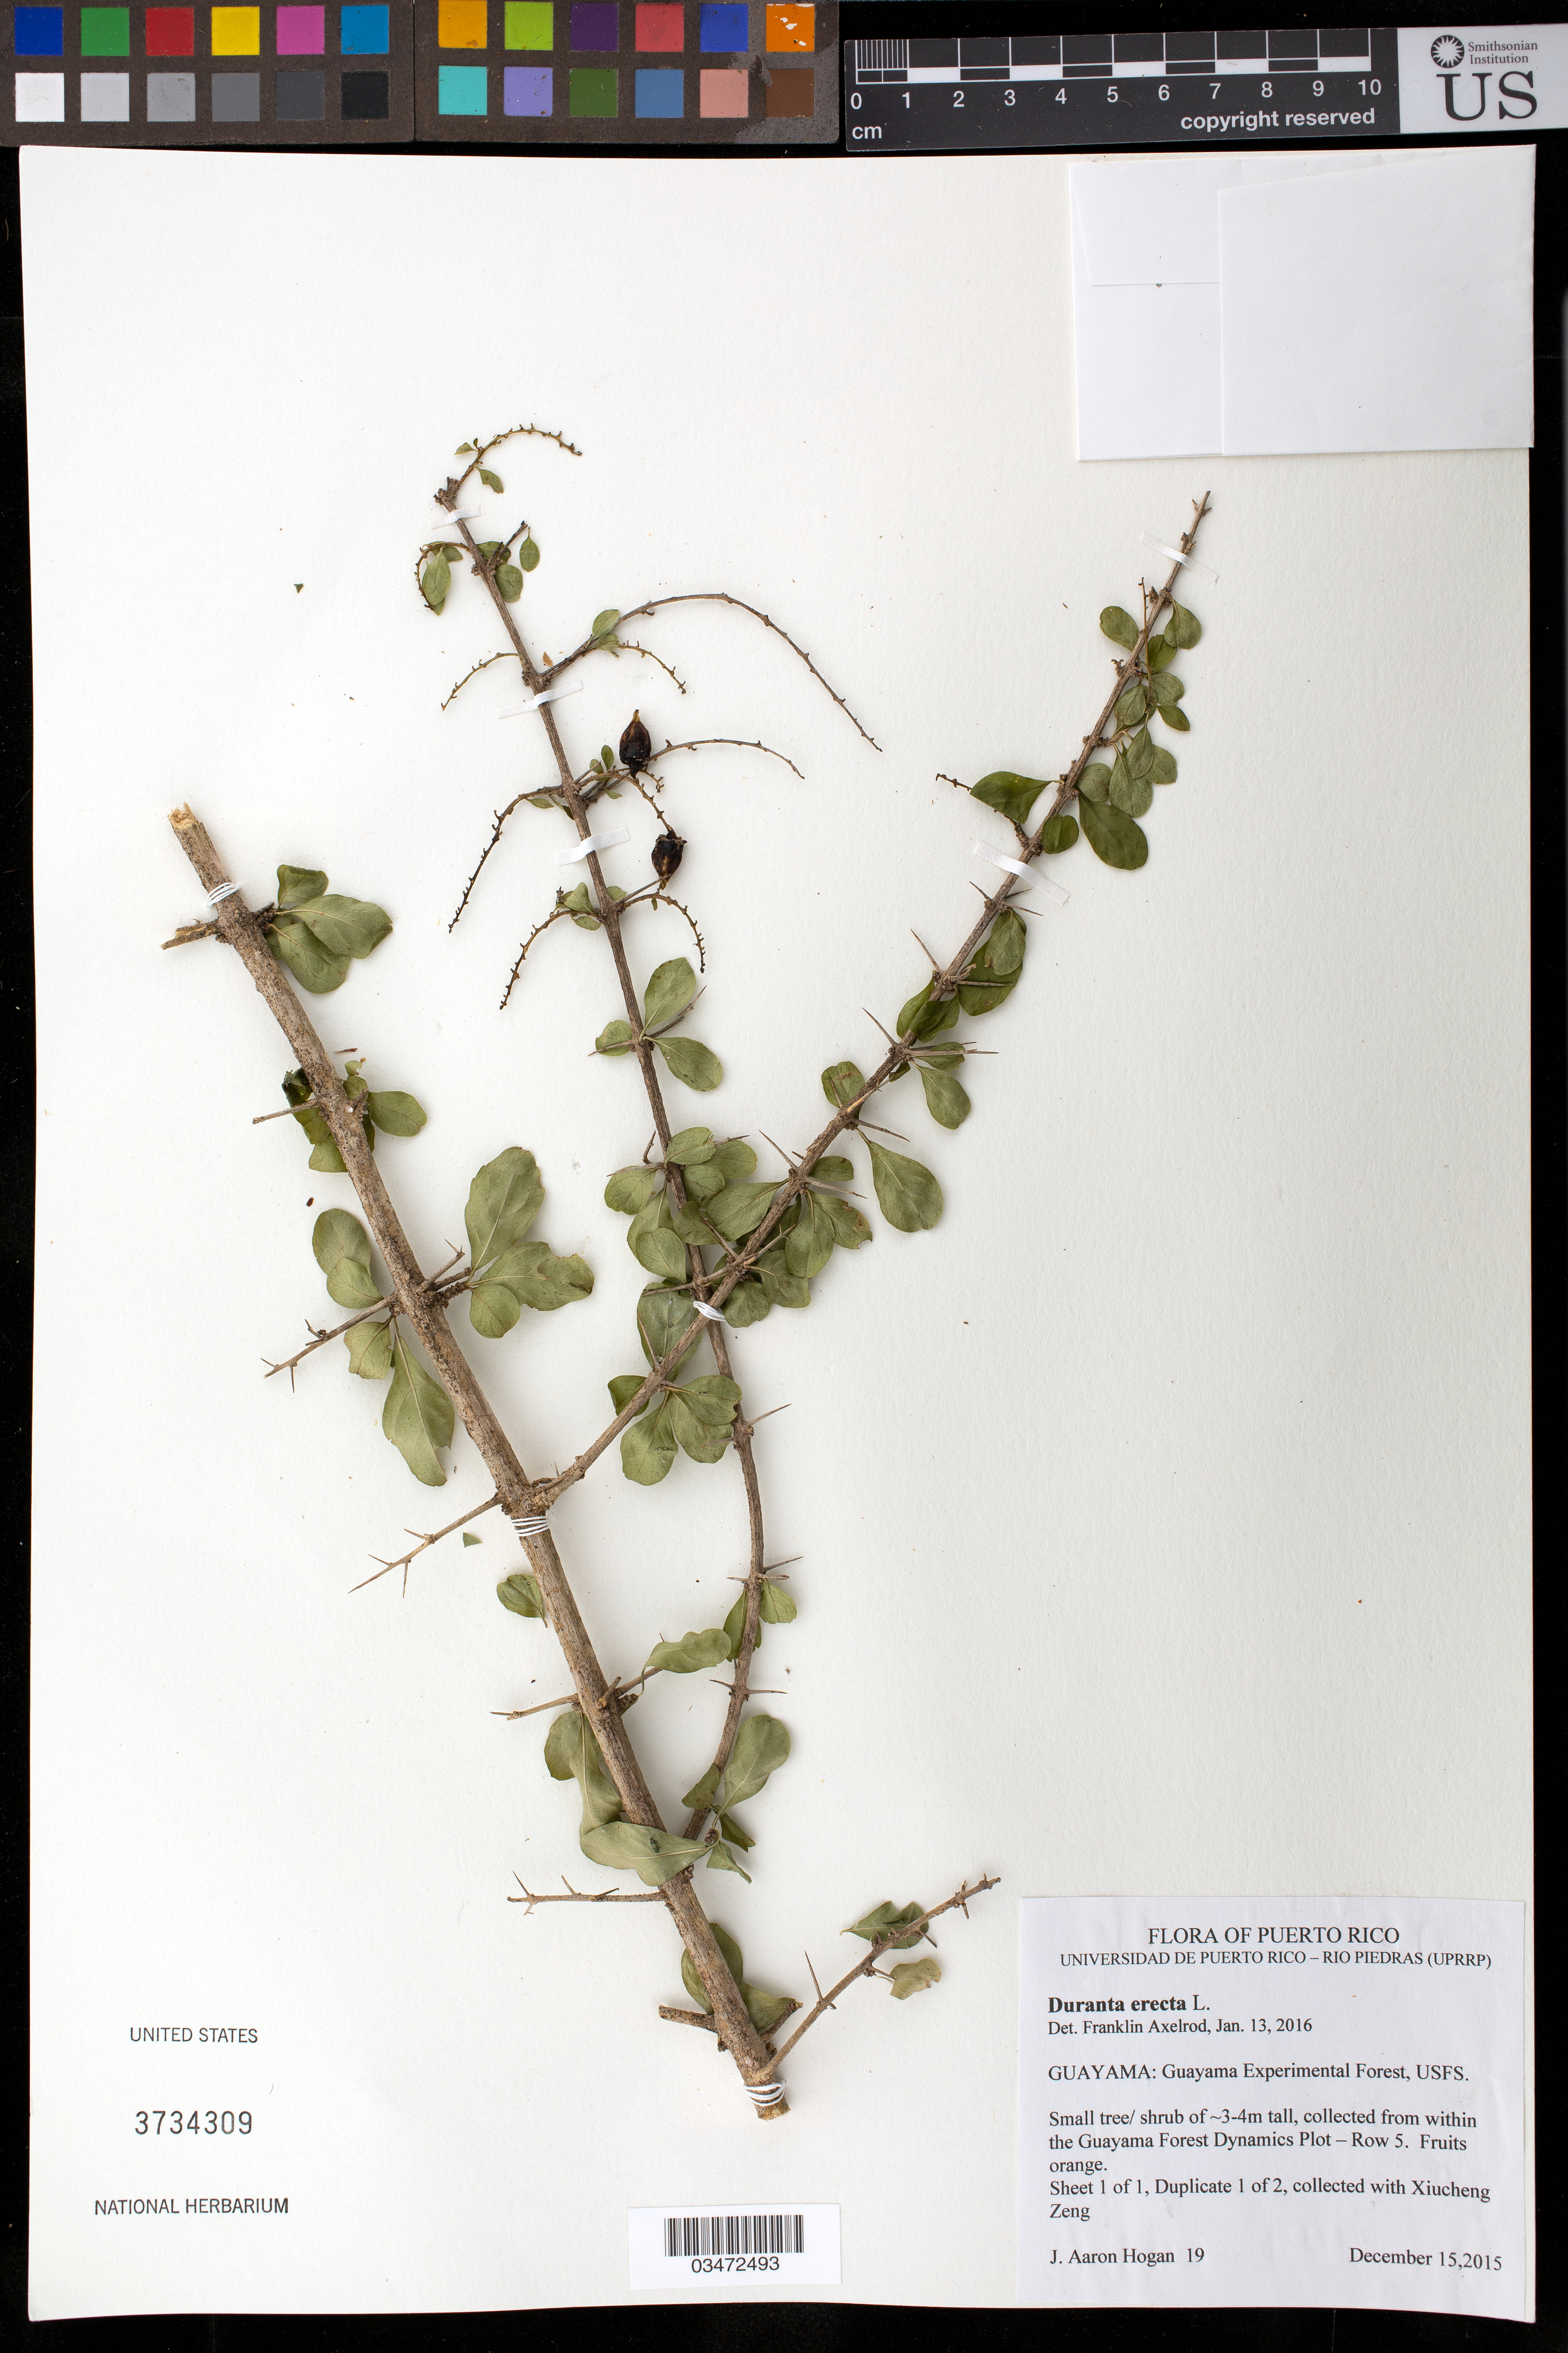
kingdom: Plantae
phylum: Tracheophyta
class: Magnoliopsida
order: Lamiales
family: Verbenaceae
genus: Duranta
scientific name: Duranta erecta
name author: L.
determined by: Axelrod, F. S.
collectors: J. Hogan & X. Zeng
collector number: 19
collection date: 2015-12-15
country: Puerto Rico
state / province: Guayama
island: Puerto Rico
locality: Guayama Experimental Forest, USFS. Within the Guayama Forest Dynamics Plot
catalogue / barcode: US 3734309